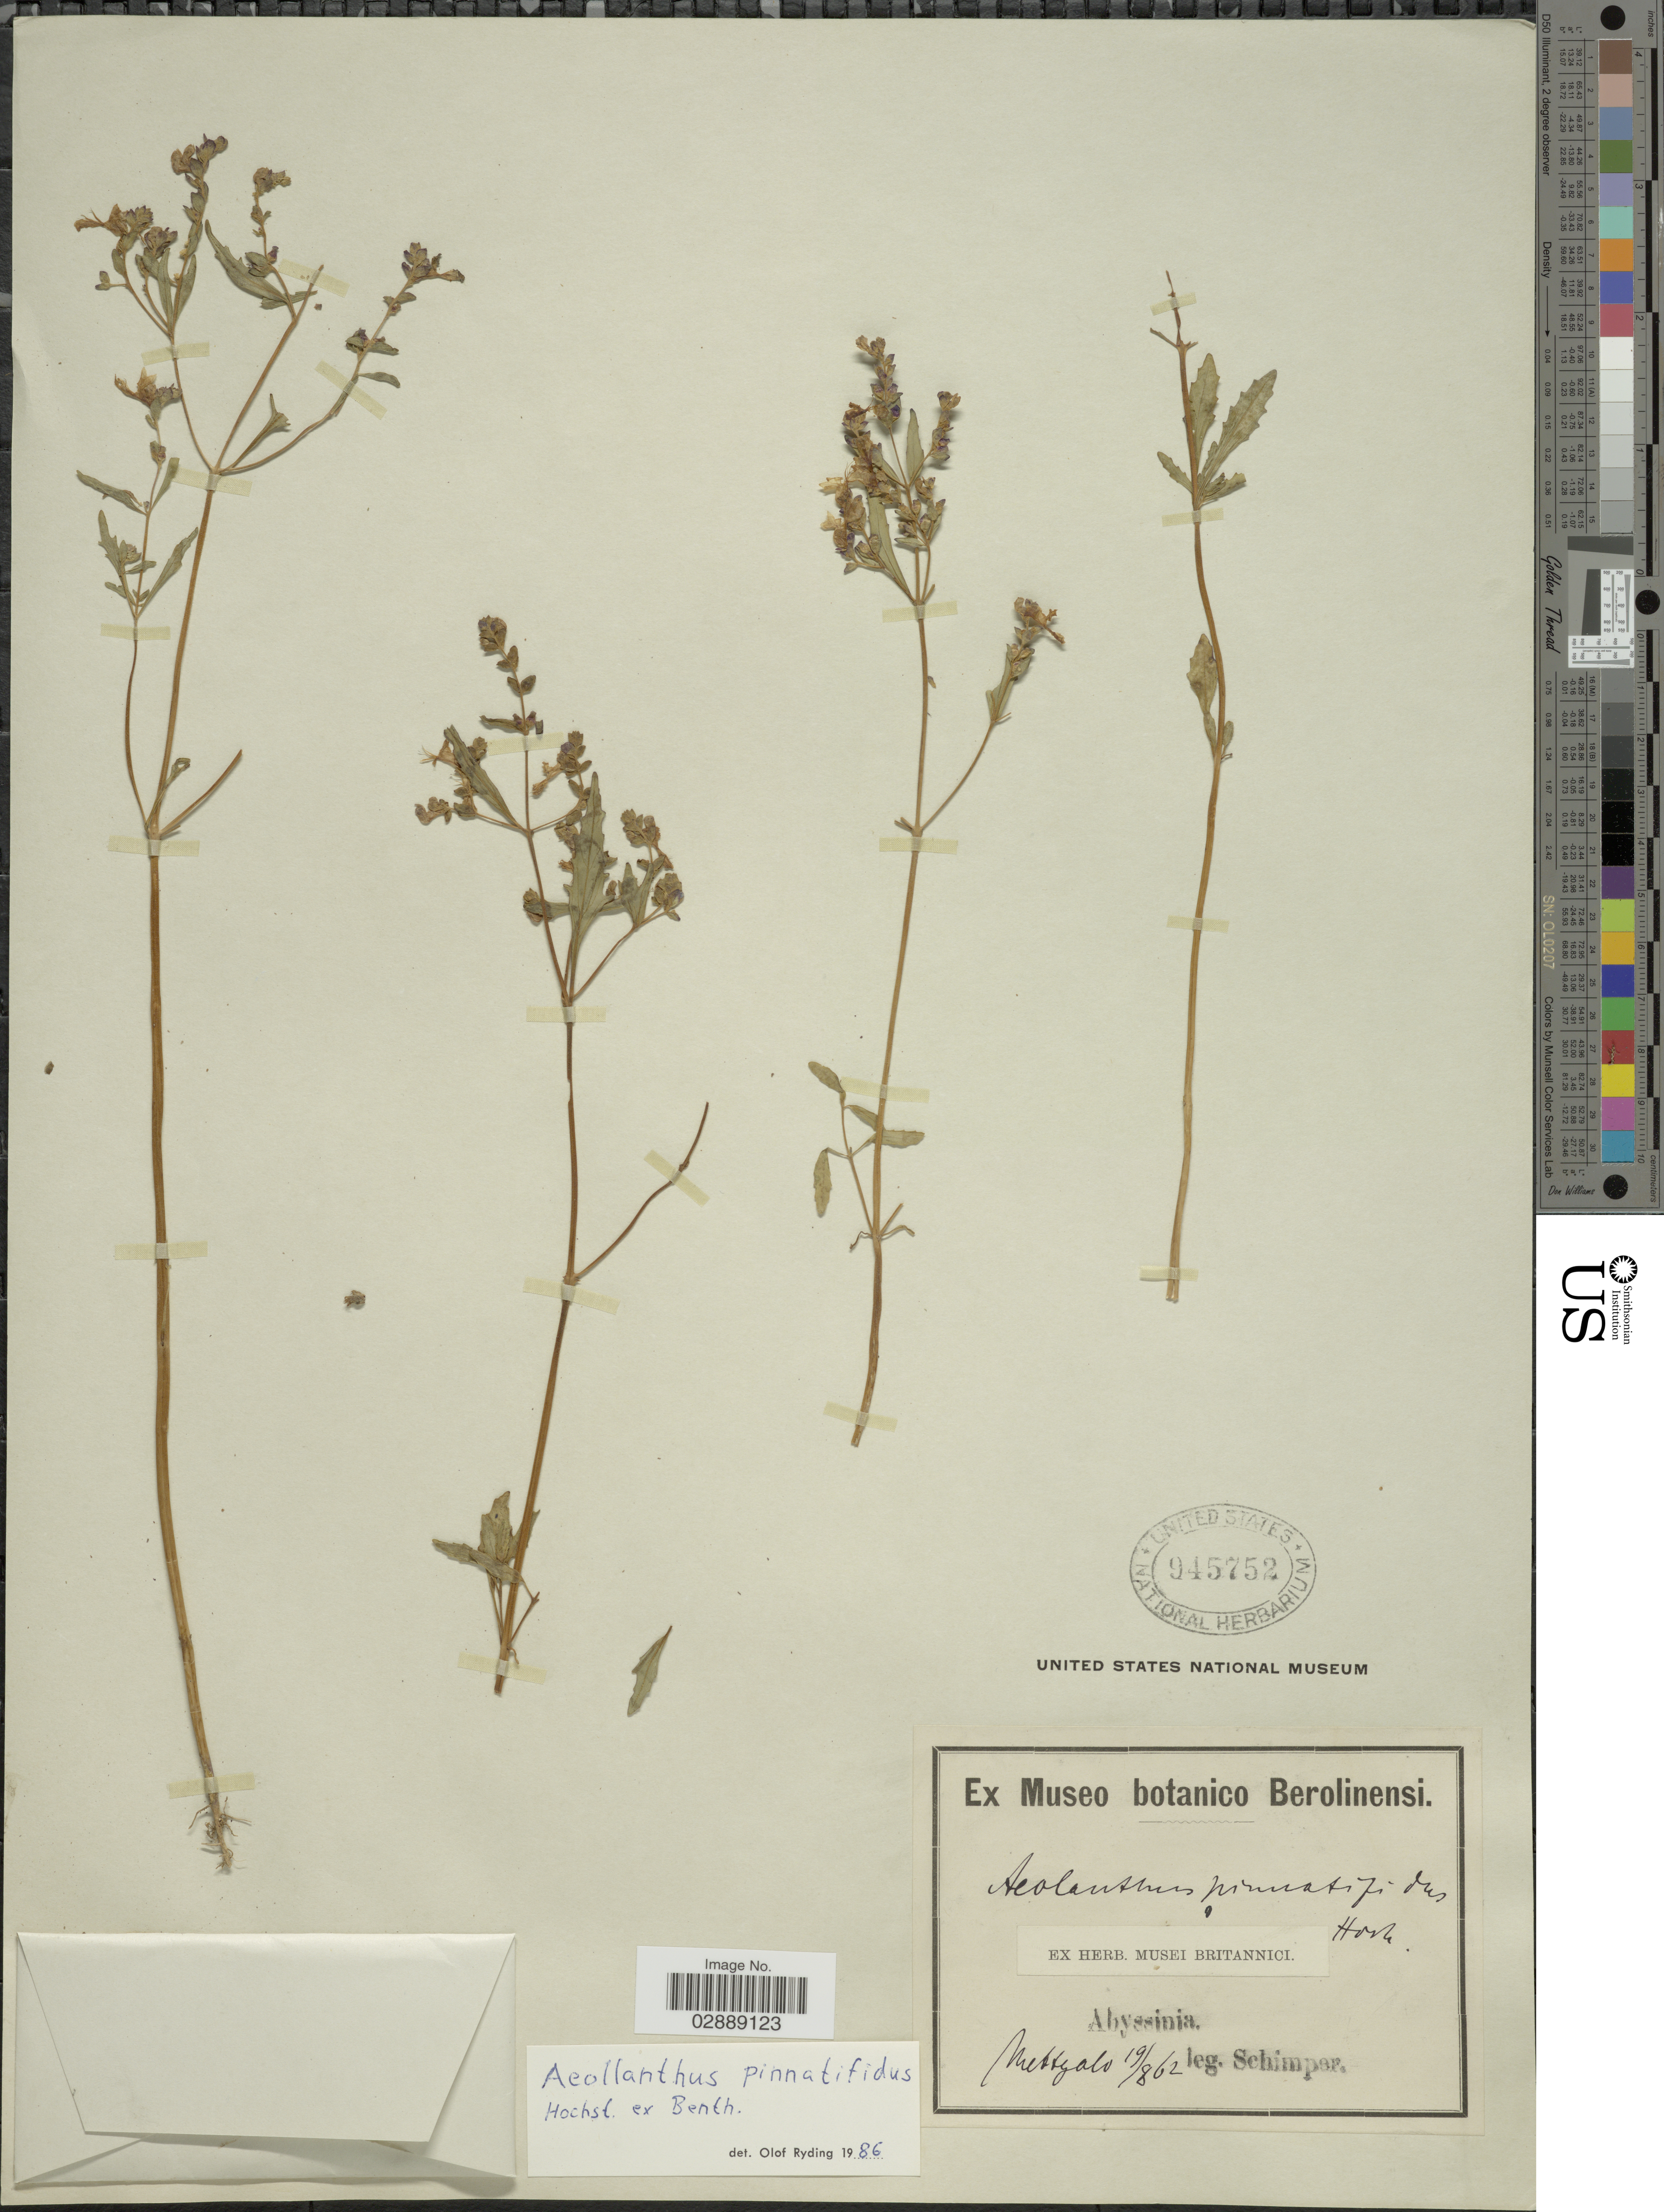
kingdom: Plantae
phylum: Tracheophyta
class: Magnoliopsida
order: Lamiales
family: Lamiaceae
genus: Aeollanthus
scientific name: Aeollanthus pinnatifidus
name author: Hochst. ex Benth.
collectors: -. Schimper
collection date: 1862-08-19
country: Ethiopia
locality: Abyssinia. Mettgalo.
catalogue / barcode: US 945752